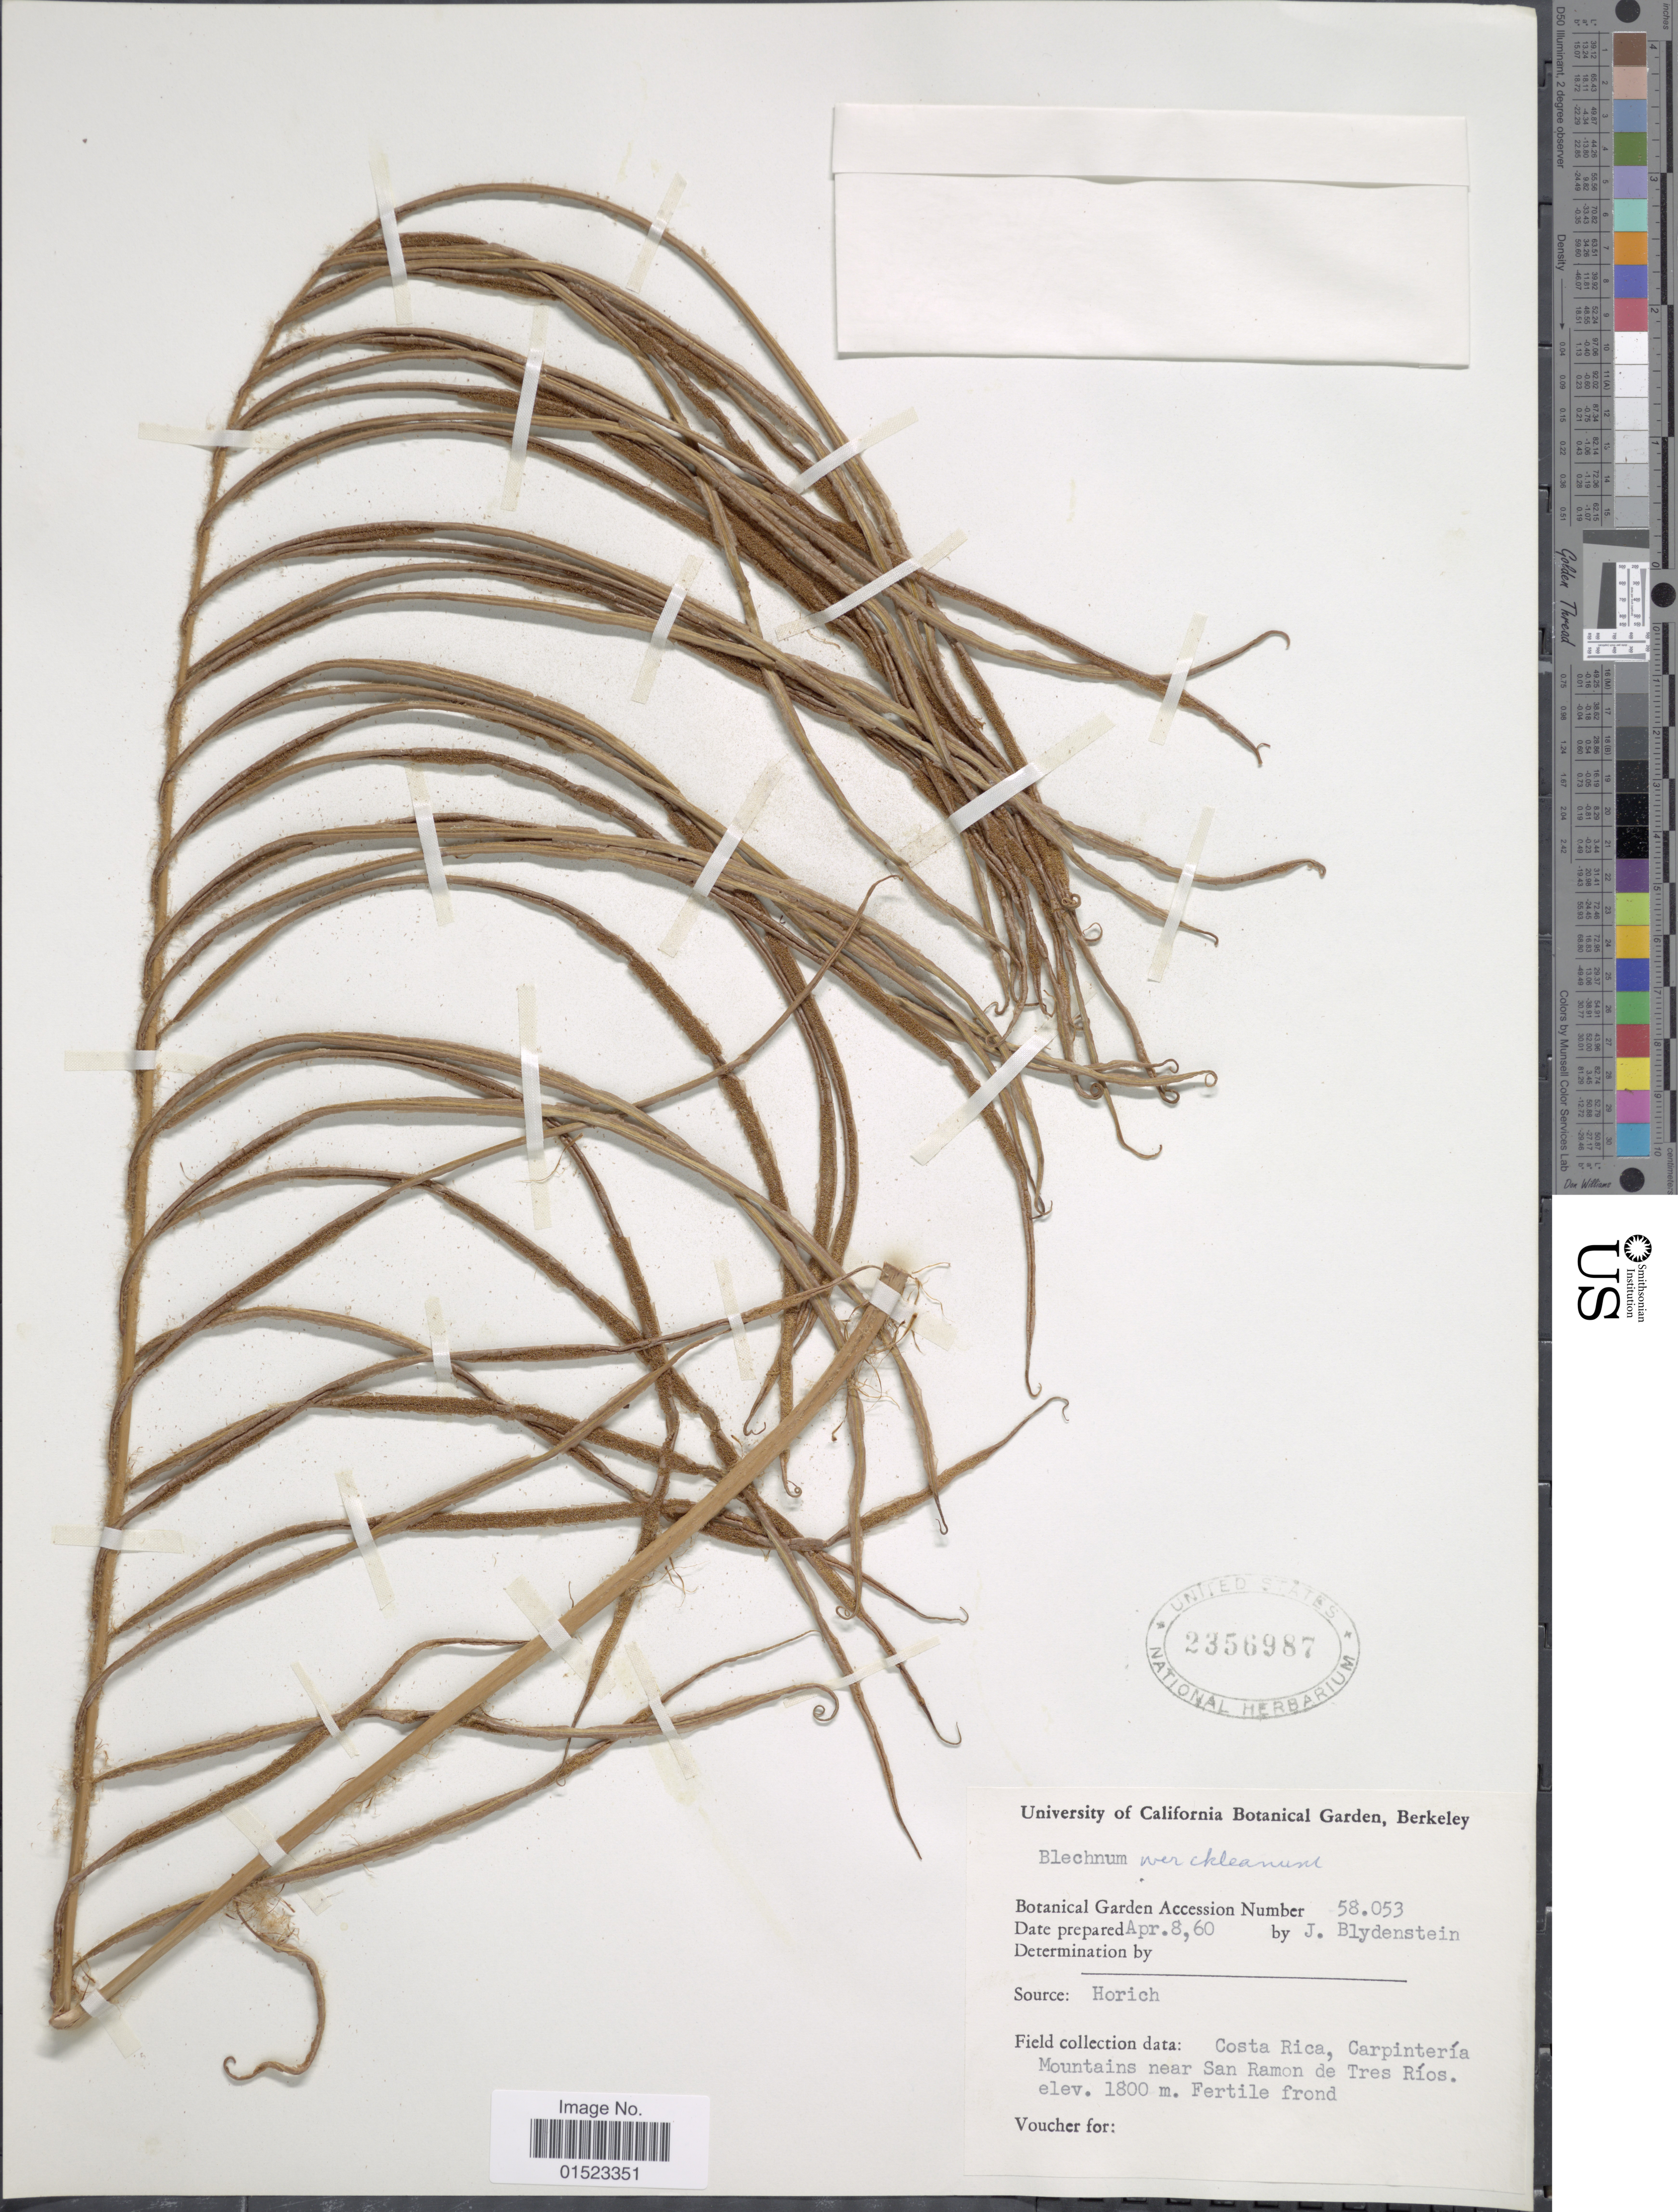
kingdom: Plantae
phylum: Tracheophyta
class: Polypodiopsida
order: Polypodiales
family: Blechnaceae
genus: Blechnum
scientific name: Blechnum werckleanum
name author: (Christ) C. Chr.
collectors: J. Blydenstein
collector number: Botanical Garden Accession 58053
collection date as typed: Transcribed d/m/y: 8/4/60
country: United States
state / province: California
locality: University of California Botanical Garden, Field Collection Data, Carpintería Mountains near San Ramon de Tres Ríos, Source: Horich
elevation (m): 1800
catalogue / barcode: US 2356987